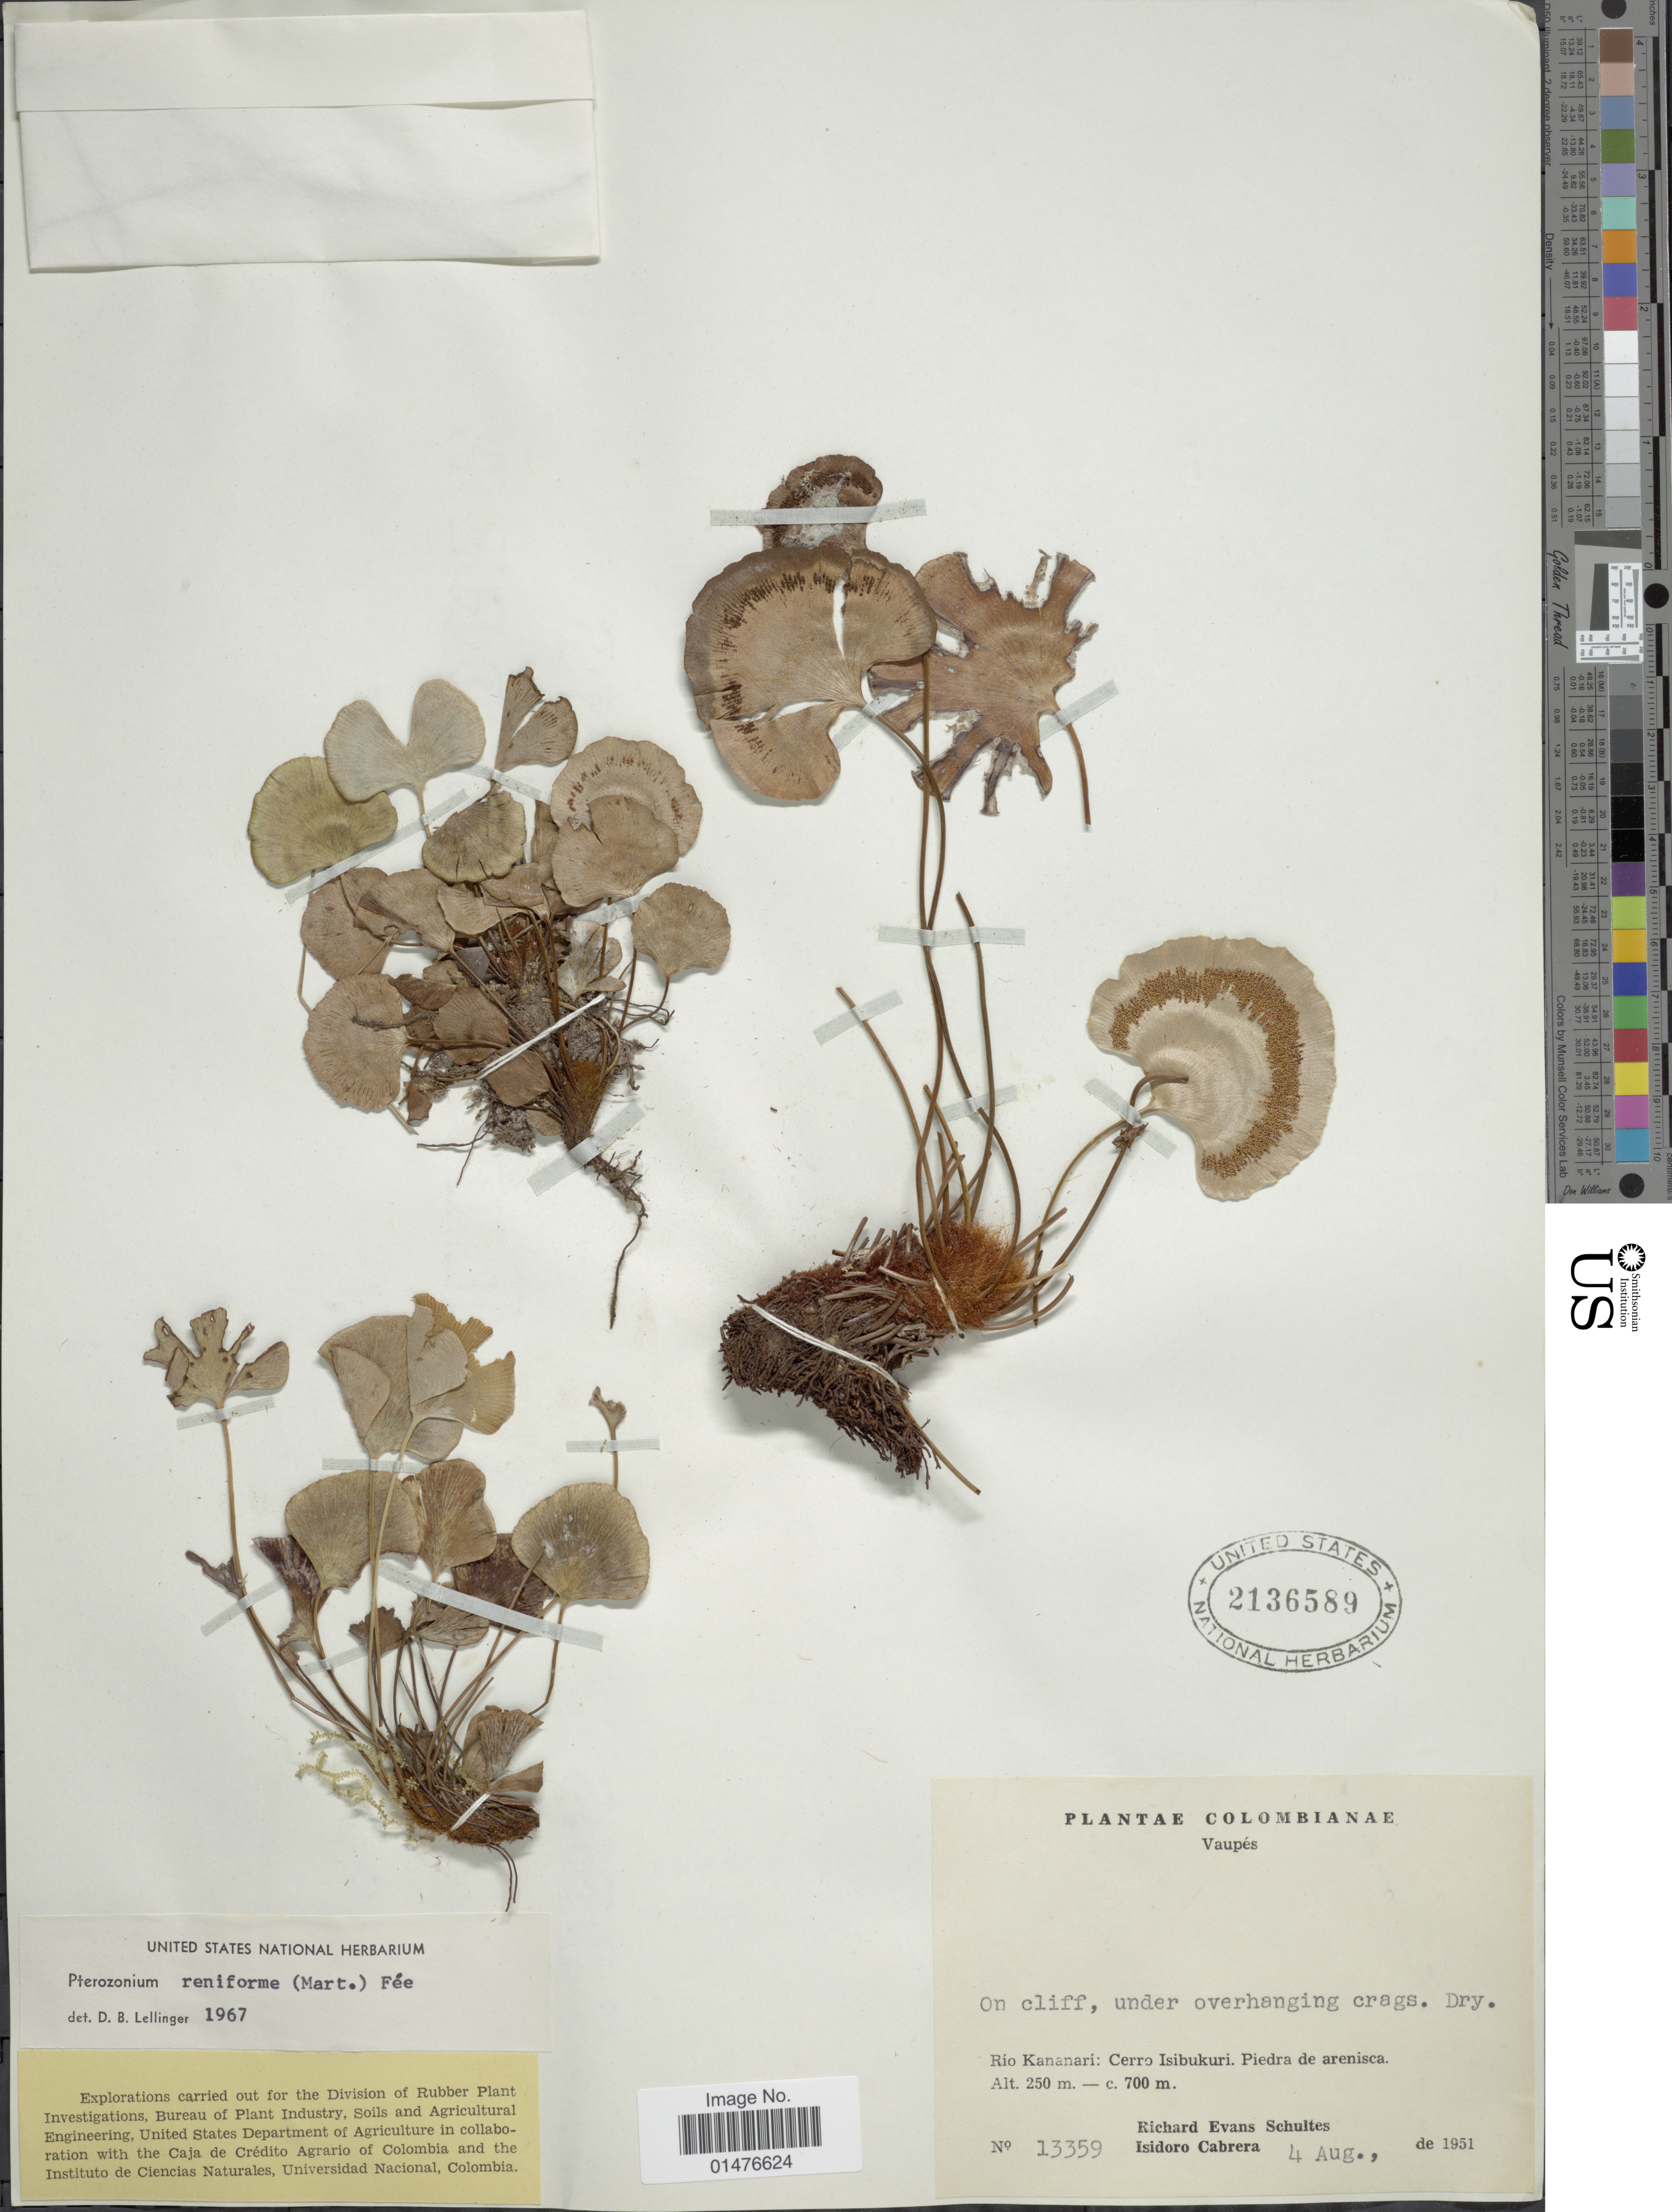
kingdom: Plantae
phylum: Tracheophyta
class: Polypodiopsida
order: Polypodiales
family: Pteridaceae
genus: Pterozonium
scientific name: Pterozonium reniforme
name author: (Mart.) Fée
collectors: R. E. Schultes & I. Cabrera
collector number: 13359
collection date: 1951-08-04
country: Colombia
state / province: Vaupés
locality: Río Kananari: Cerro Isibukuri. Piedra de arenisca.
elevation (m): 250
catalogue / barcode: US 2136589